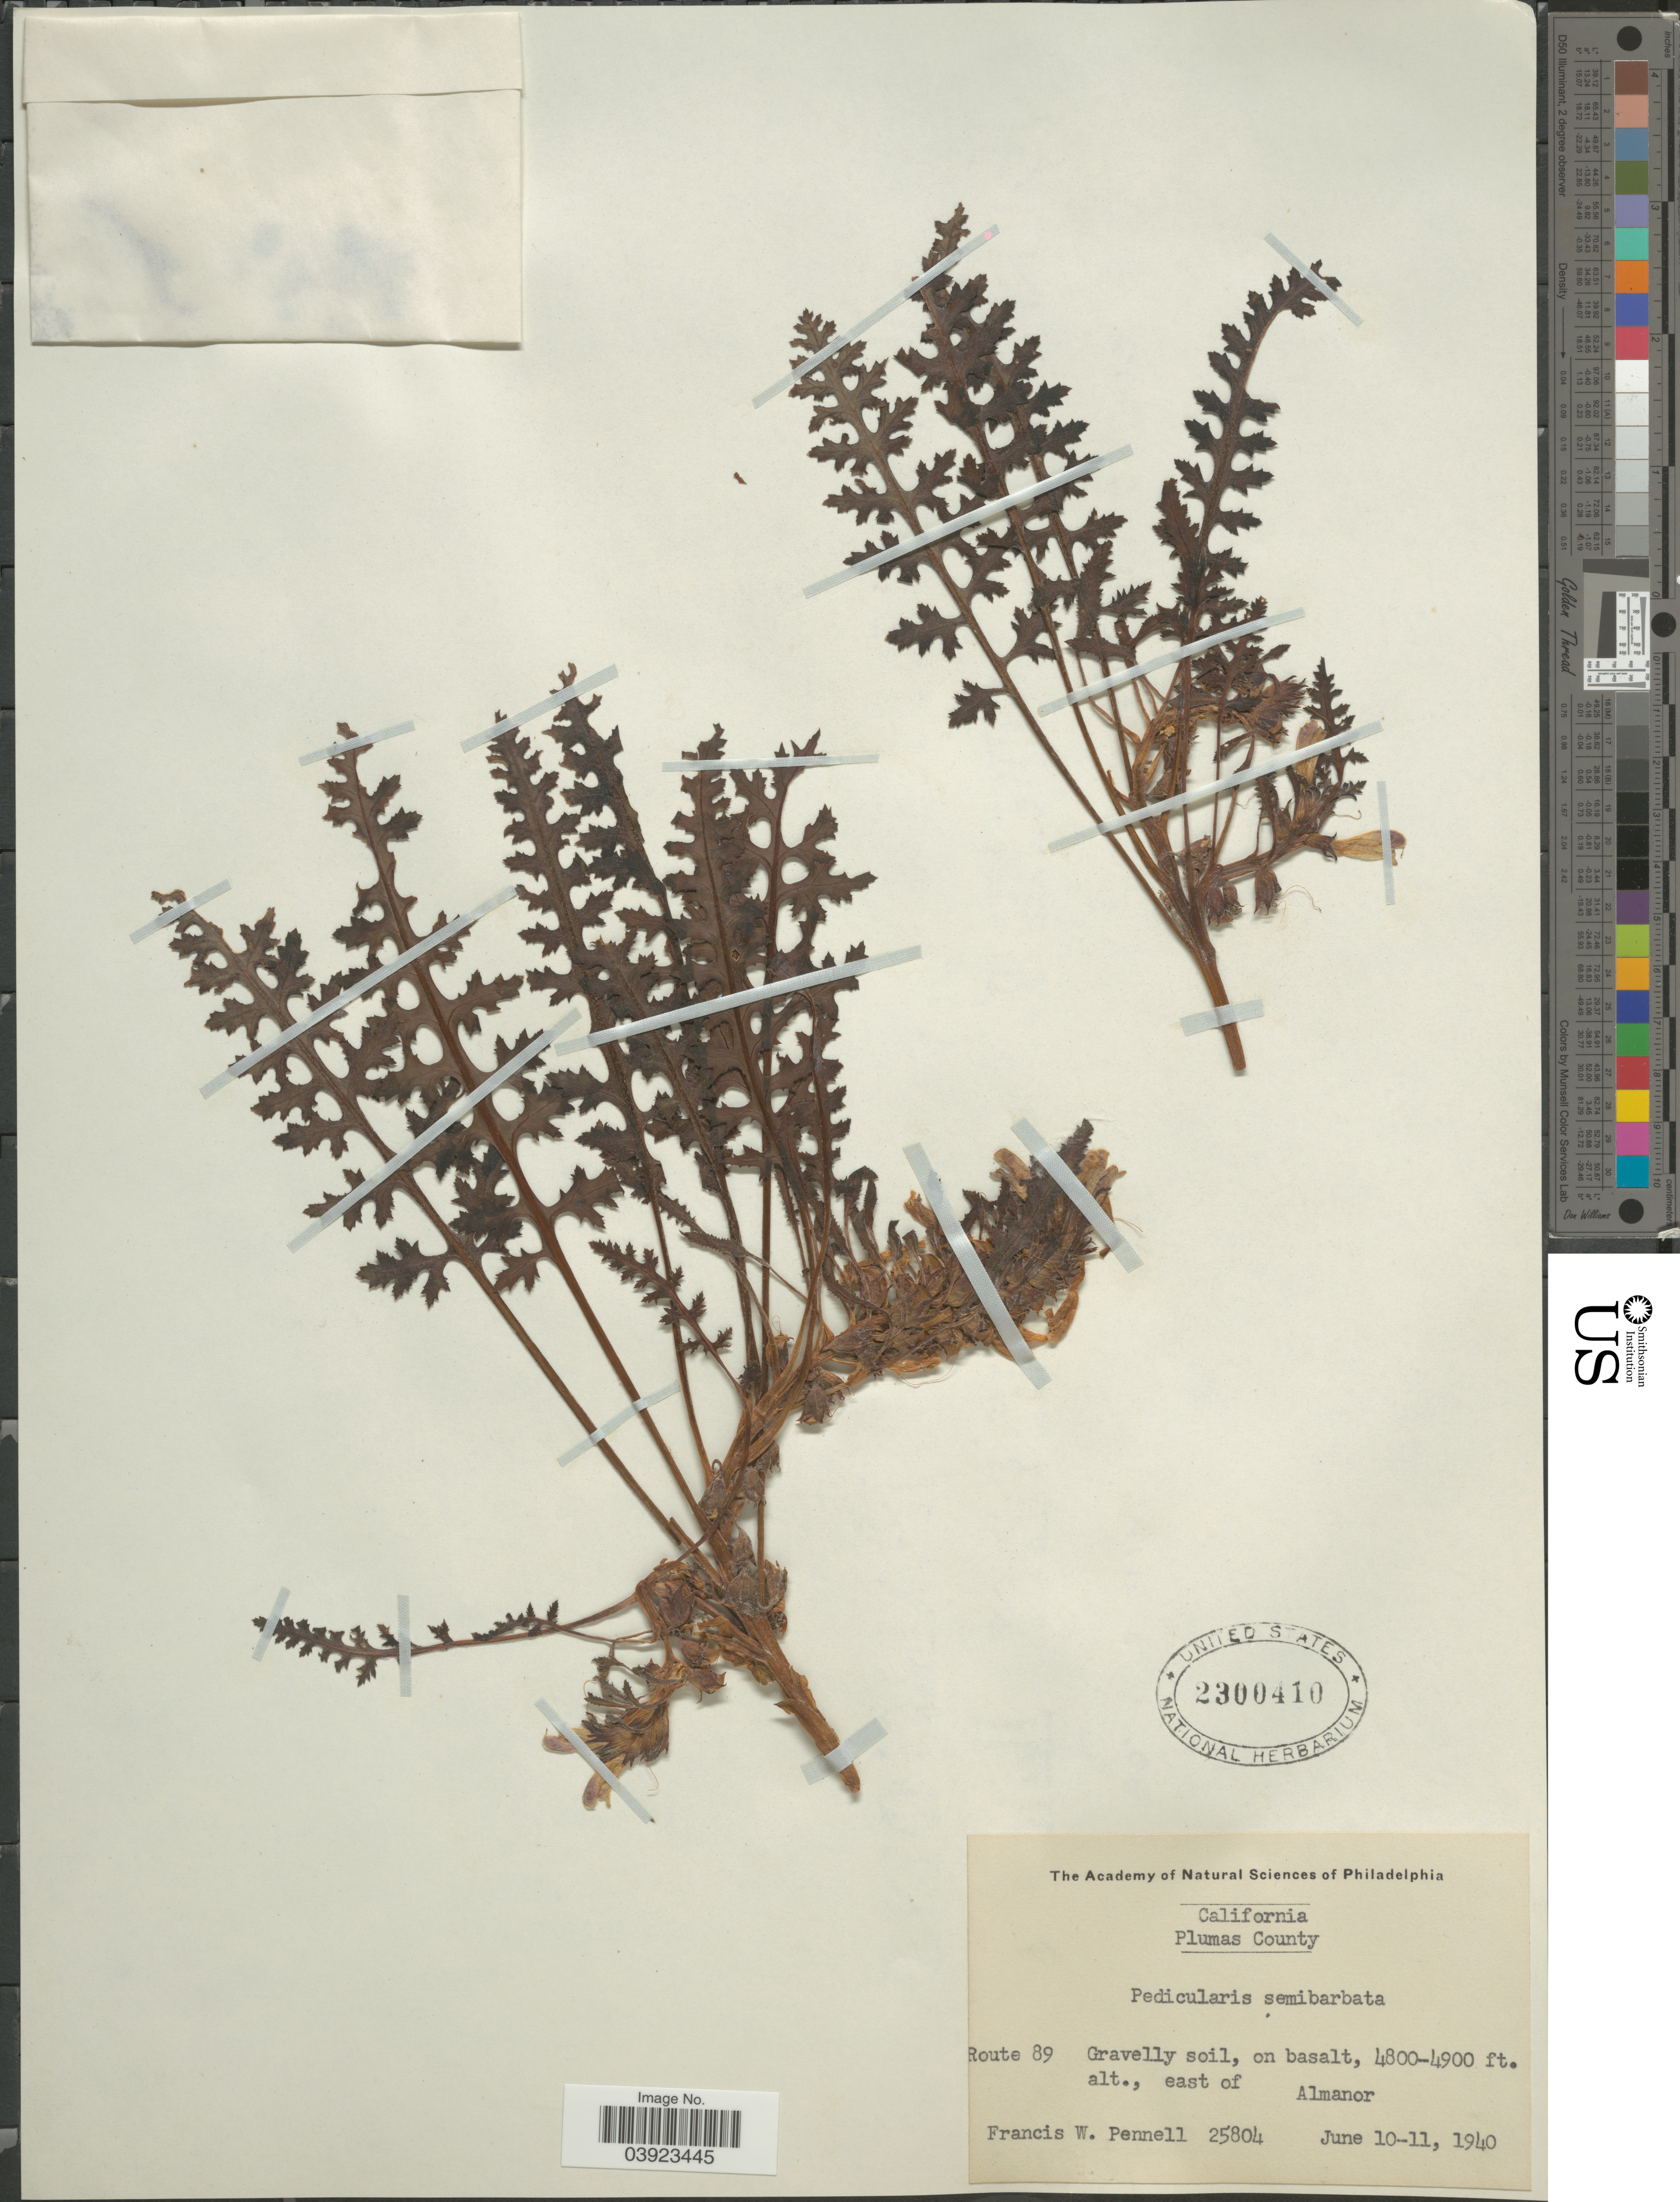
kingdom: Plantae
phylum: Tracheophyta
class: Magnoliopsida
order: Lamiales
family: Orobanchaceae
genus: Pedicularis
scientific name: Pedicularis semibarbata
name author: A. Gray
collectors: F. W. Pennell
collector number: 25804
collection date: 1940-06-10/1940-06-11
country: United States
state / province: California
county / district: Plumas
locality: Plumas County. Route 89. Gravelly soil, on basalt, east of Almanor.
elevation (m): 1463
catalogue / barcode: US 2300410